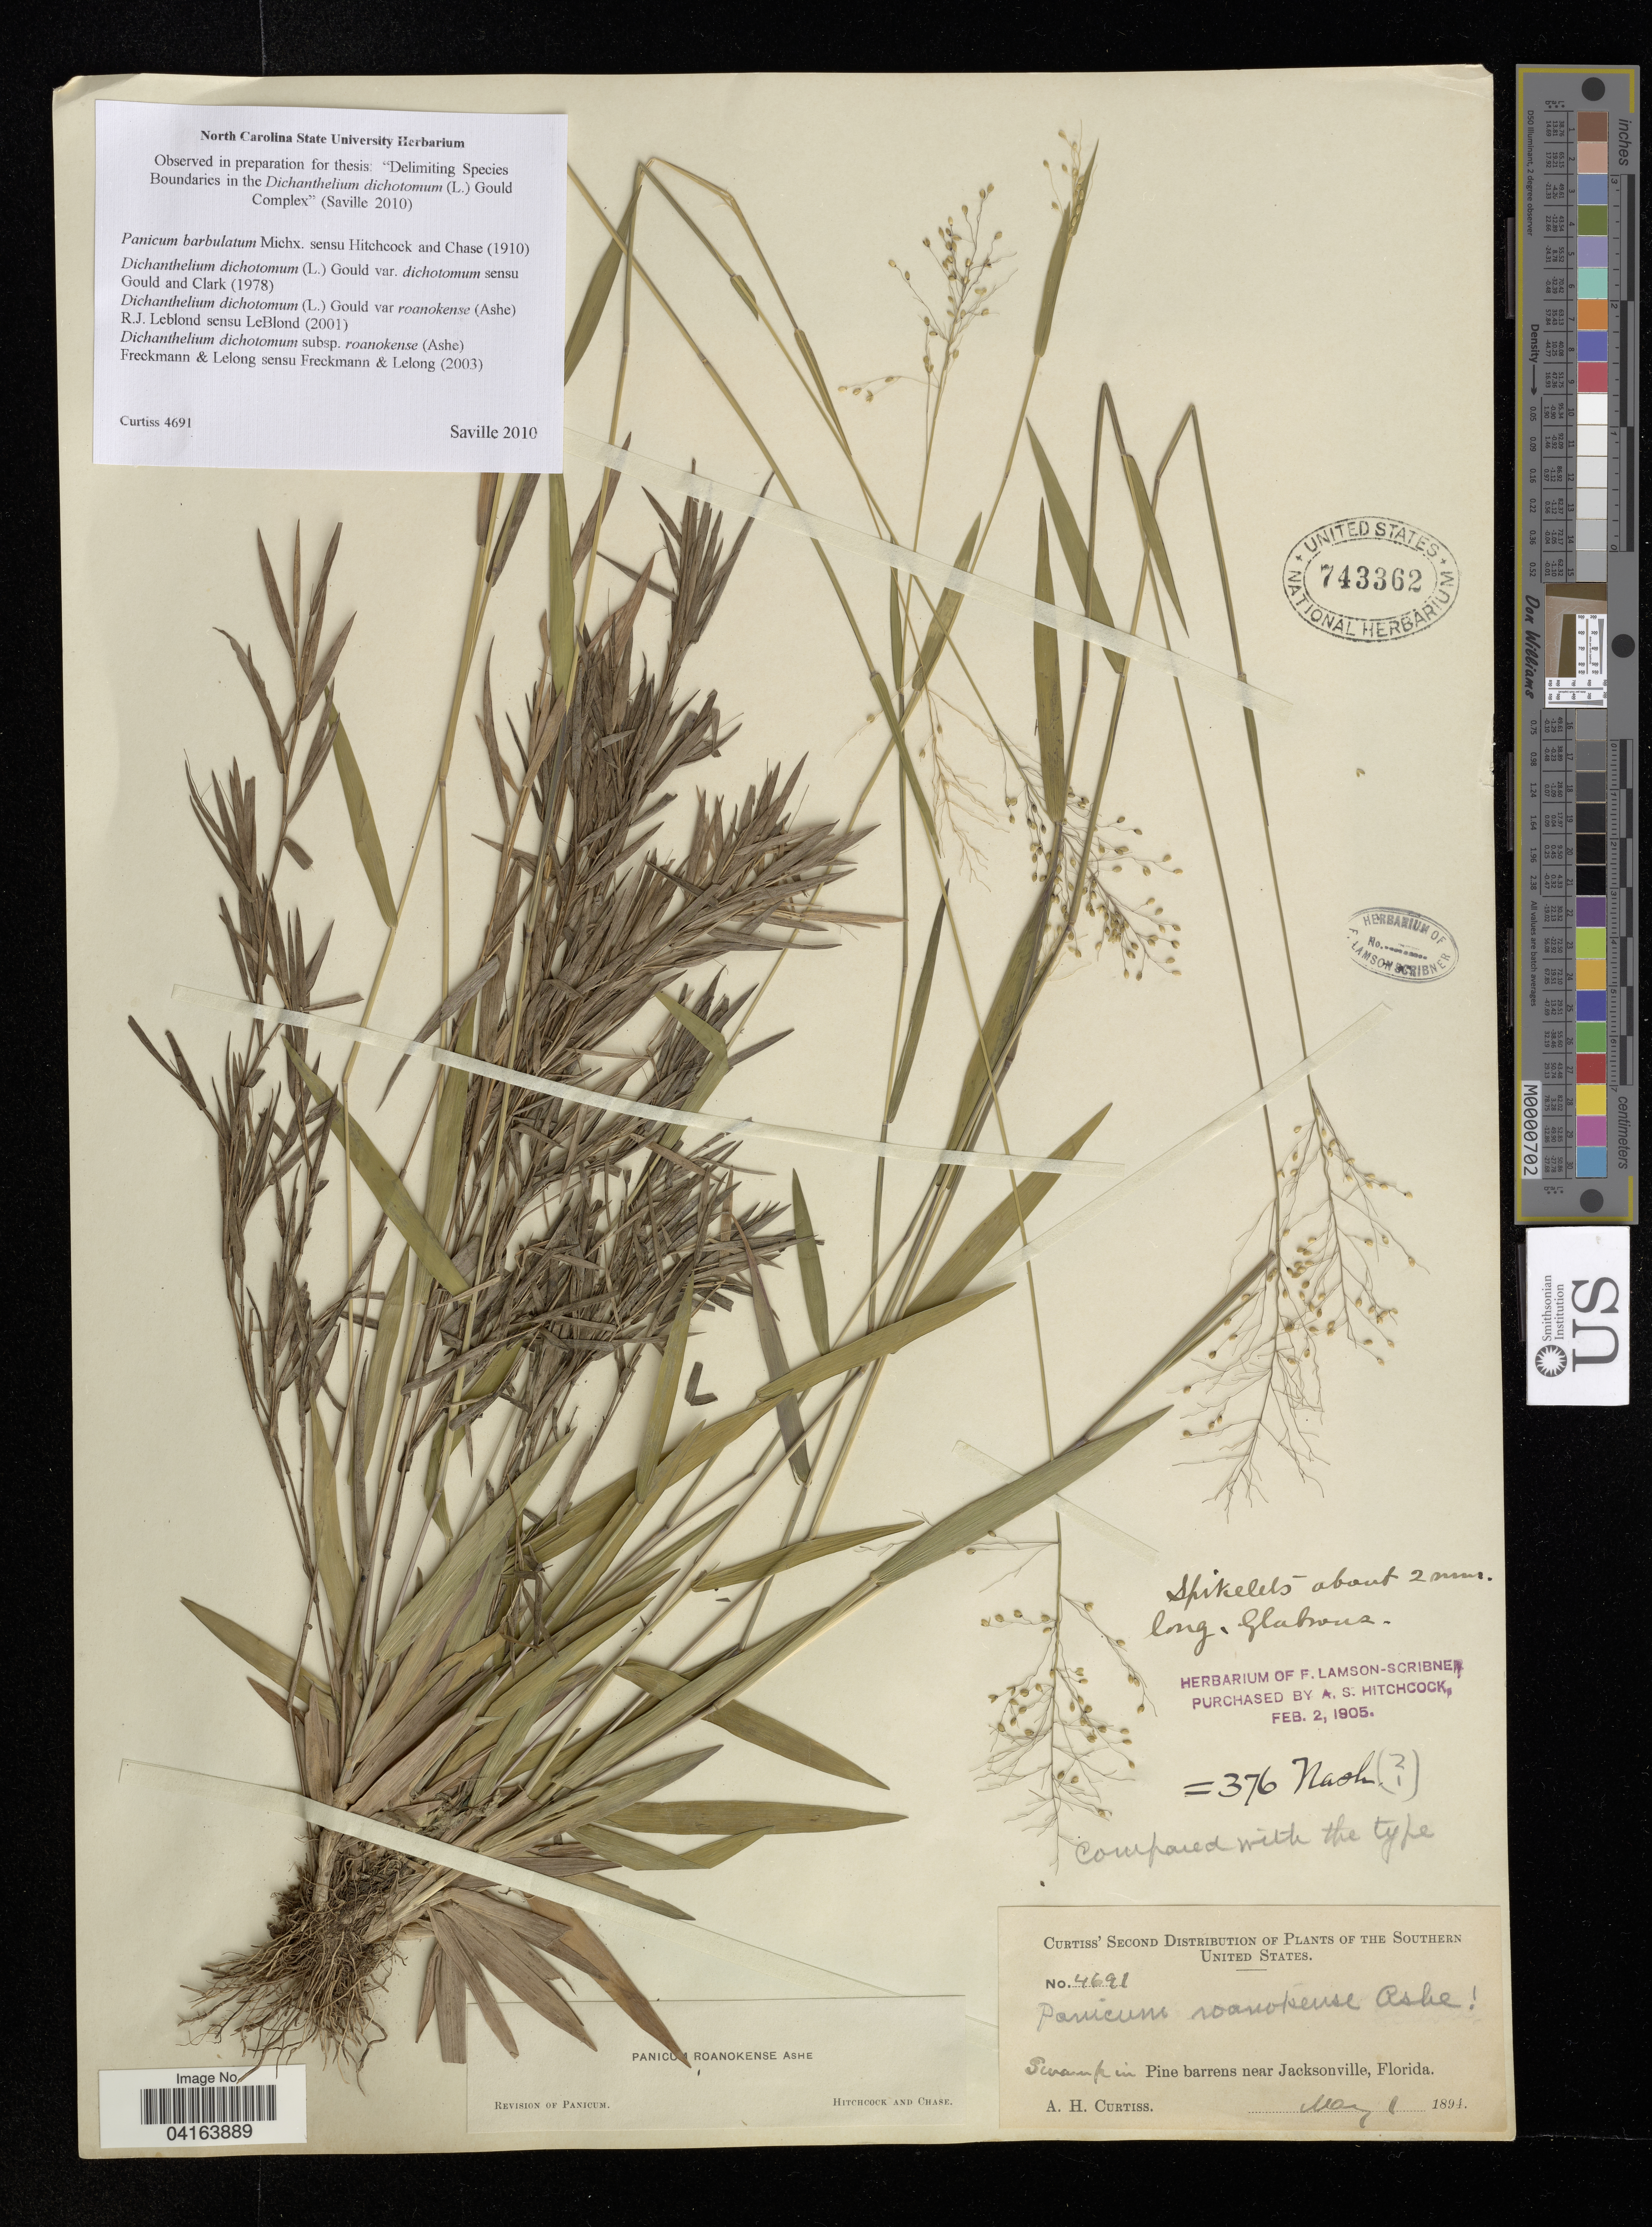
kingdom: Plantae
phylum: Tracheophyta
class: Liliopsida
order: Poales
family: Poaceae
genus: Dichanthelium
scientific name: Dichanthelium dichotomum subsp. roanokense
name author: (Ashe) LeBlond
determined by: Saville, A. C., (NCSC), North Carolina State University (UNITED STATES)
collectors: A. H. Curtiss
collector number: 4691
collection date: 1894-05-01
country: United States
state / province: Florida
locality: Swamp in Pine barrens near Jacksonville.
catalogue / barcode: US 743362